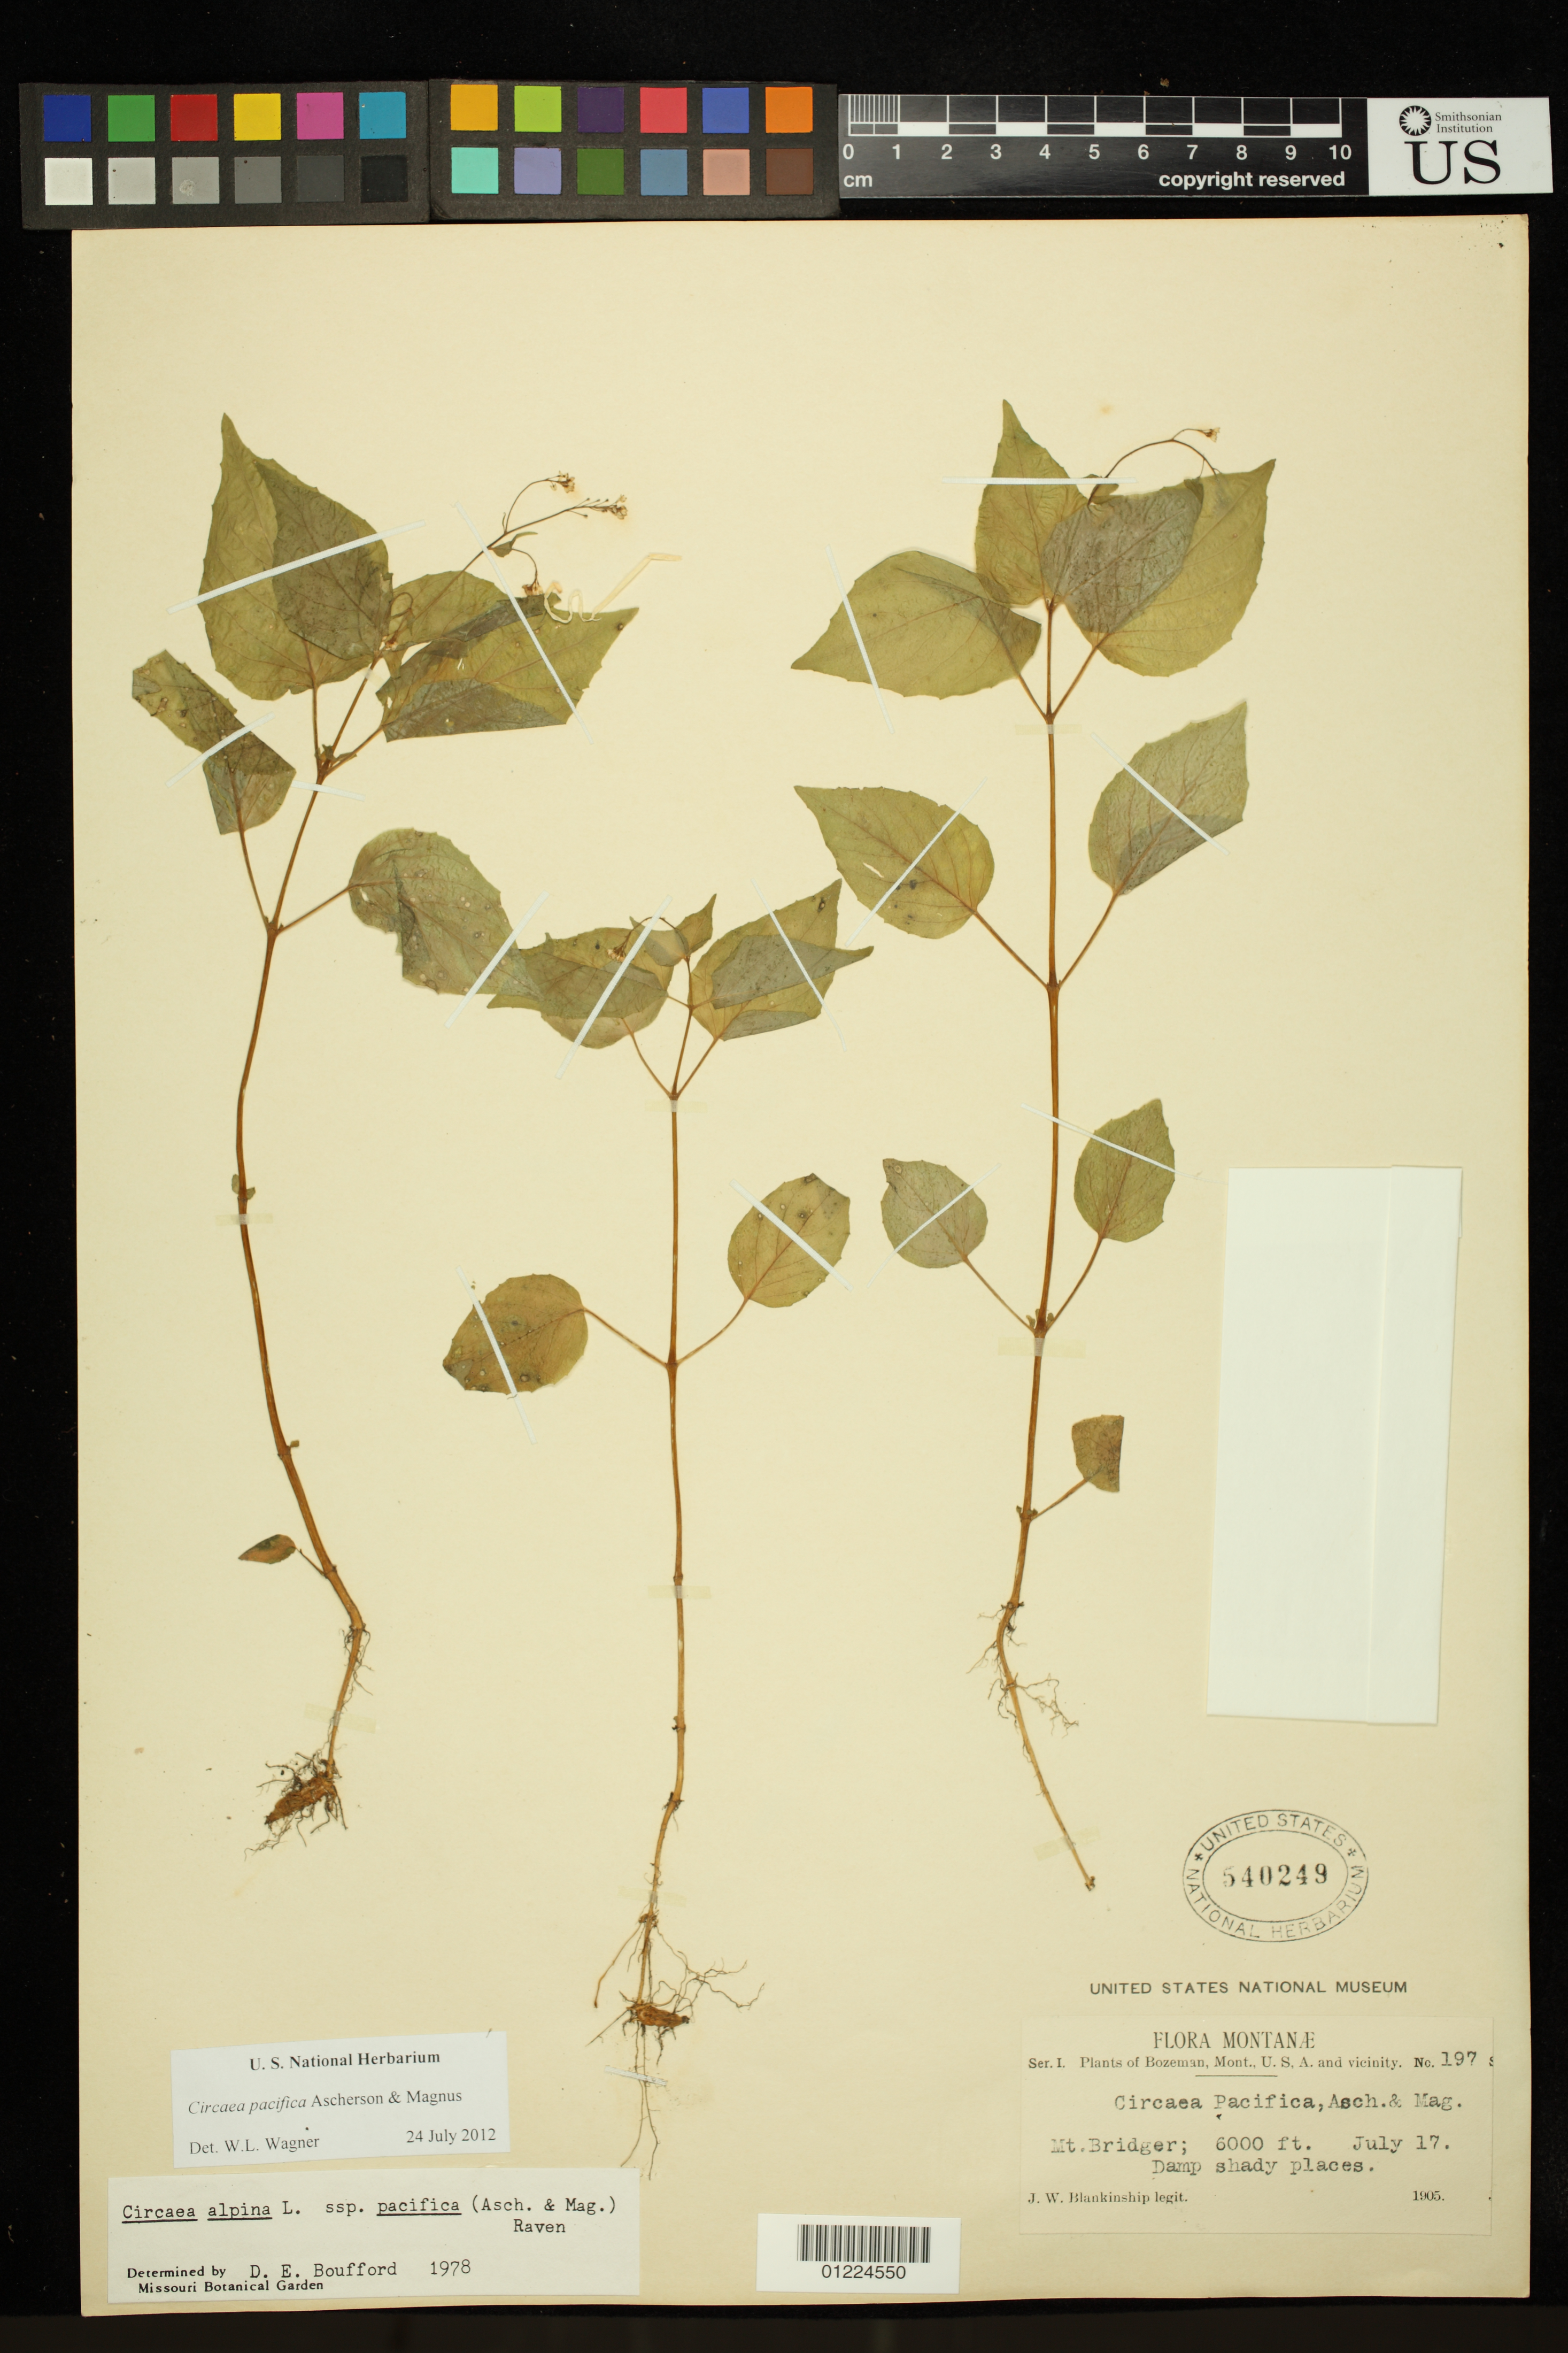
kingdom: Plantae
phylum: Tracheophyta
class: Magnoliopsida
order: Myrtales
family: Onagraceae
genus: Circaea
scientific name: Circaea pacifica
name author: Asch. & Magnus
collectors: J. W. Blankinship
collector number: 197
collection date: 1905-07-17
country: United States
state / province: Montana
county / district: Gallatin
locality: Bozeman and vicinity, Mt. Bridger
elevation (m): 1829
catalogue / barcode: US 540249